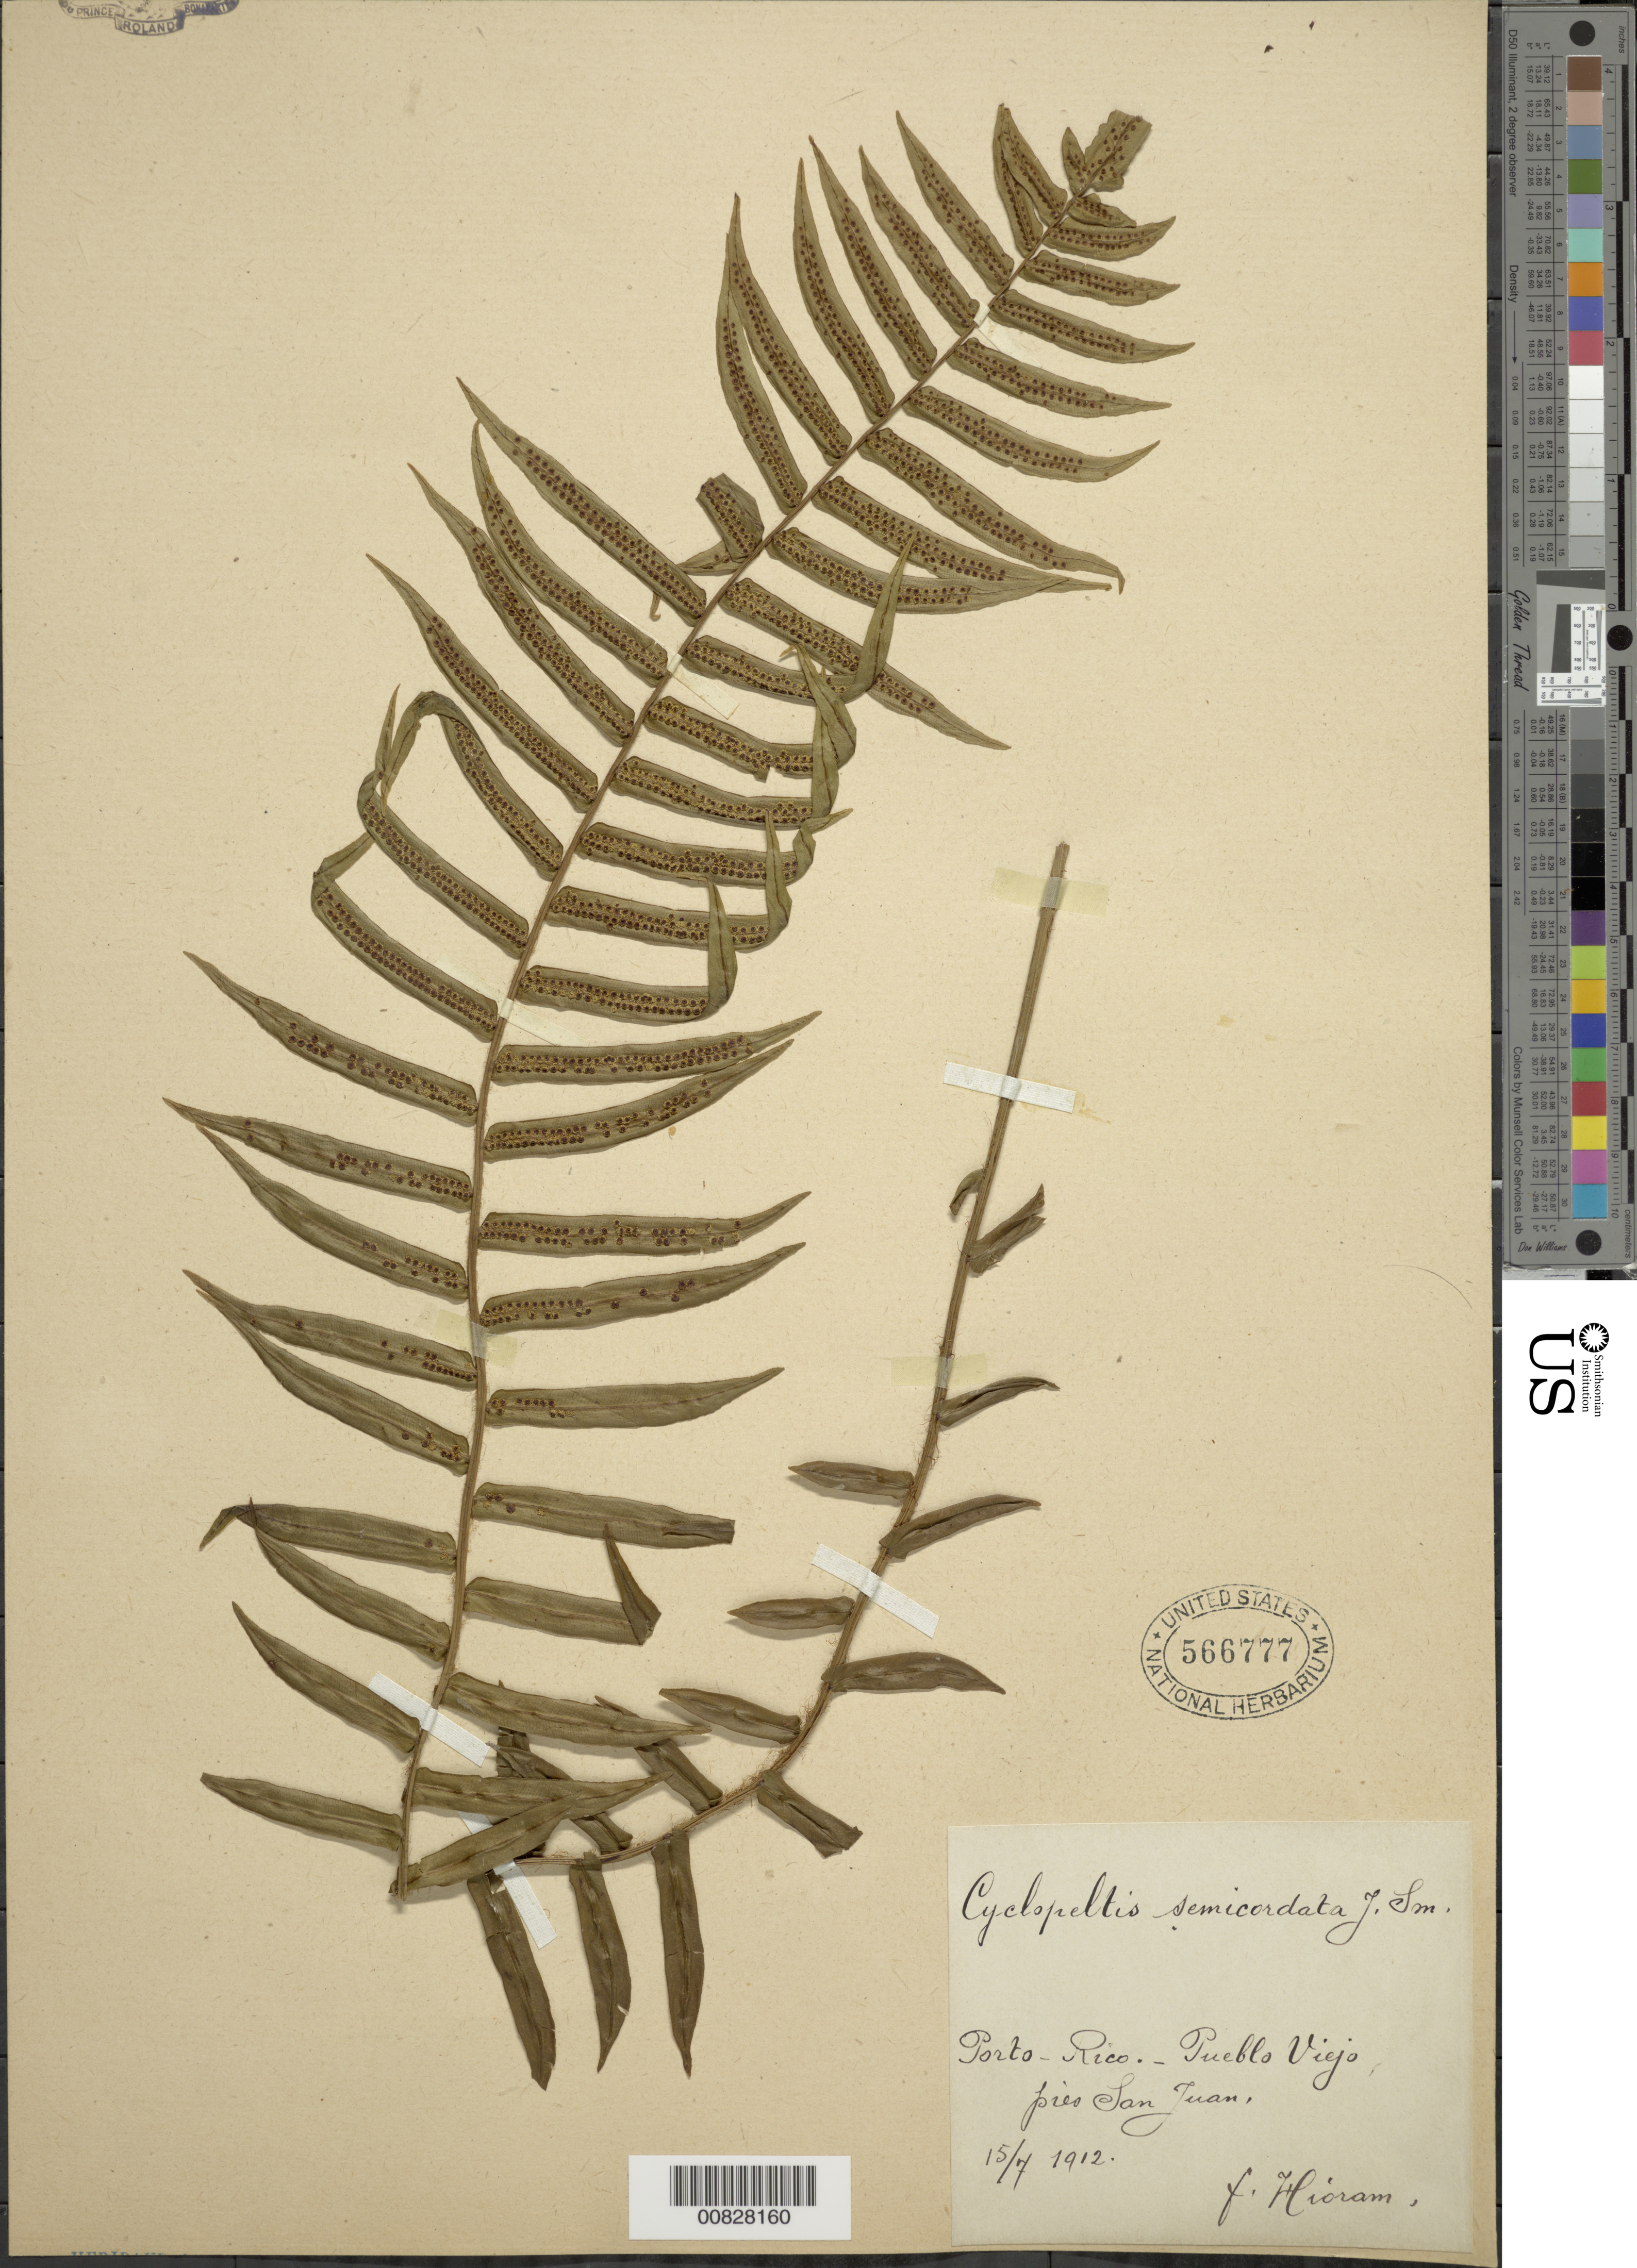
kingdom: Plantae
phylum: Tracheophyta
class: Polypodiopsida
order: Polypodiales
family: Lomariopsidaceae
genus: Cyclopeltis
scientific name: Cyclopeltis semicordata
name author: (Sw.) J. Sm.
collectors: Bro. Hioram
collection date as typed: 15 Jul 1912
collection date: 1912-07-15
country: Puerto Rico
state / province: Guaynabo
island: Puerto Rico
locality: Pueblo Viejo, near San Juan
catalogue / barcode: US 566777